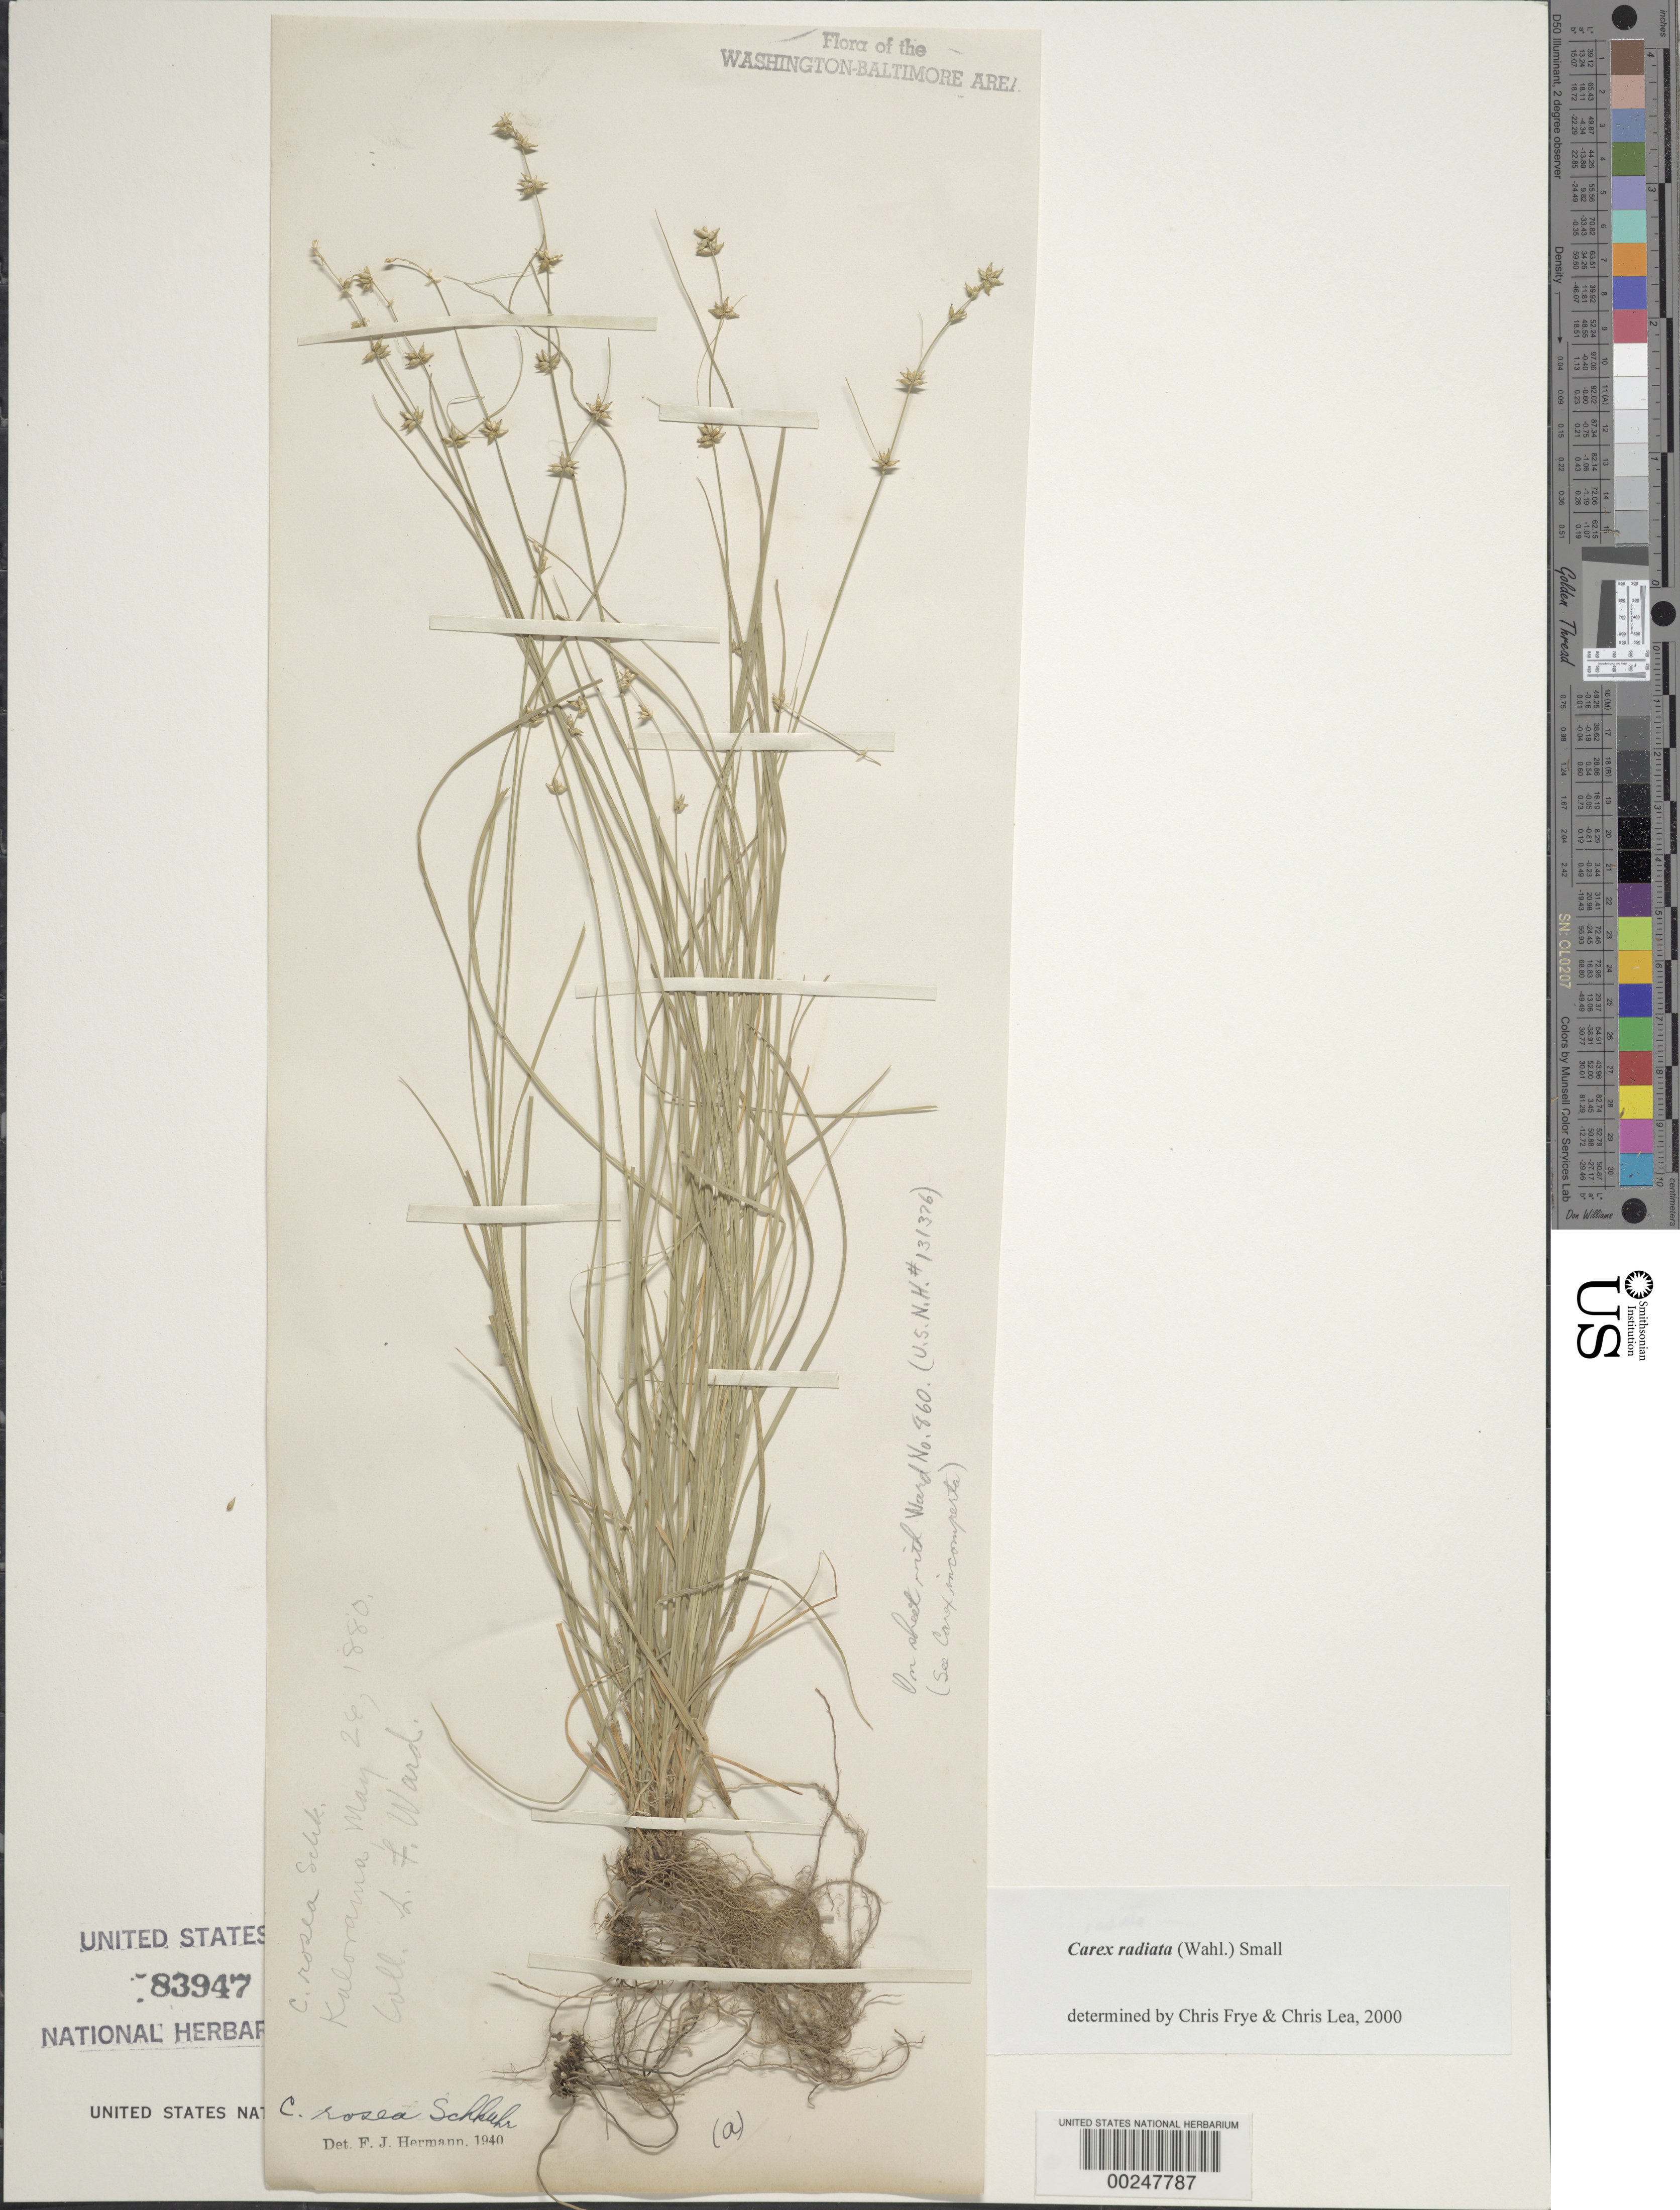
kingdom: Plantae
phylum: Tracheophyta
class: Liliopsida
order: Poales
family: Cyperaceae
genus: Carex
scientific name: Carex radiata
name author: (Wahlenb.) Small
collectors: L. F. Ward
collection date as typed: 26 May 1880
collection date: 1880-05-26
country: United States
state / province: District of Columbia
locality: Kalorama Rock Creek Park & vacinity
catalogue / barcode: US 83947